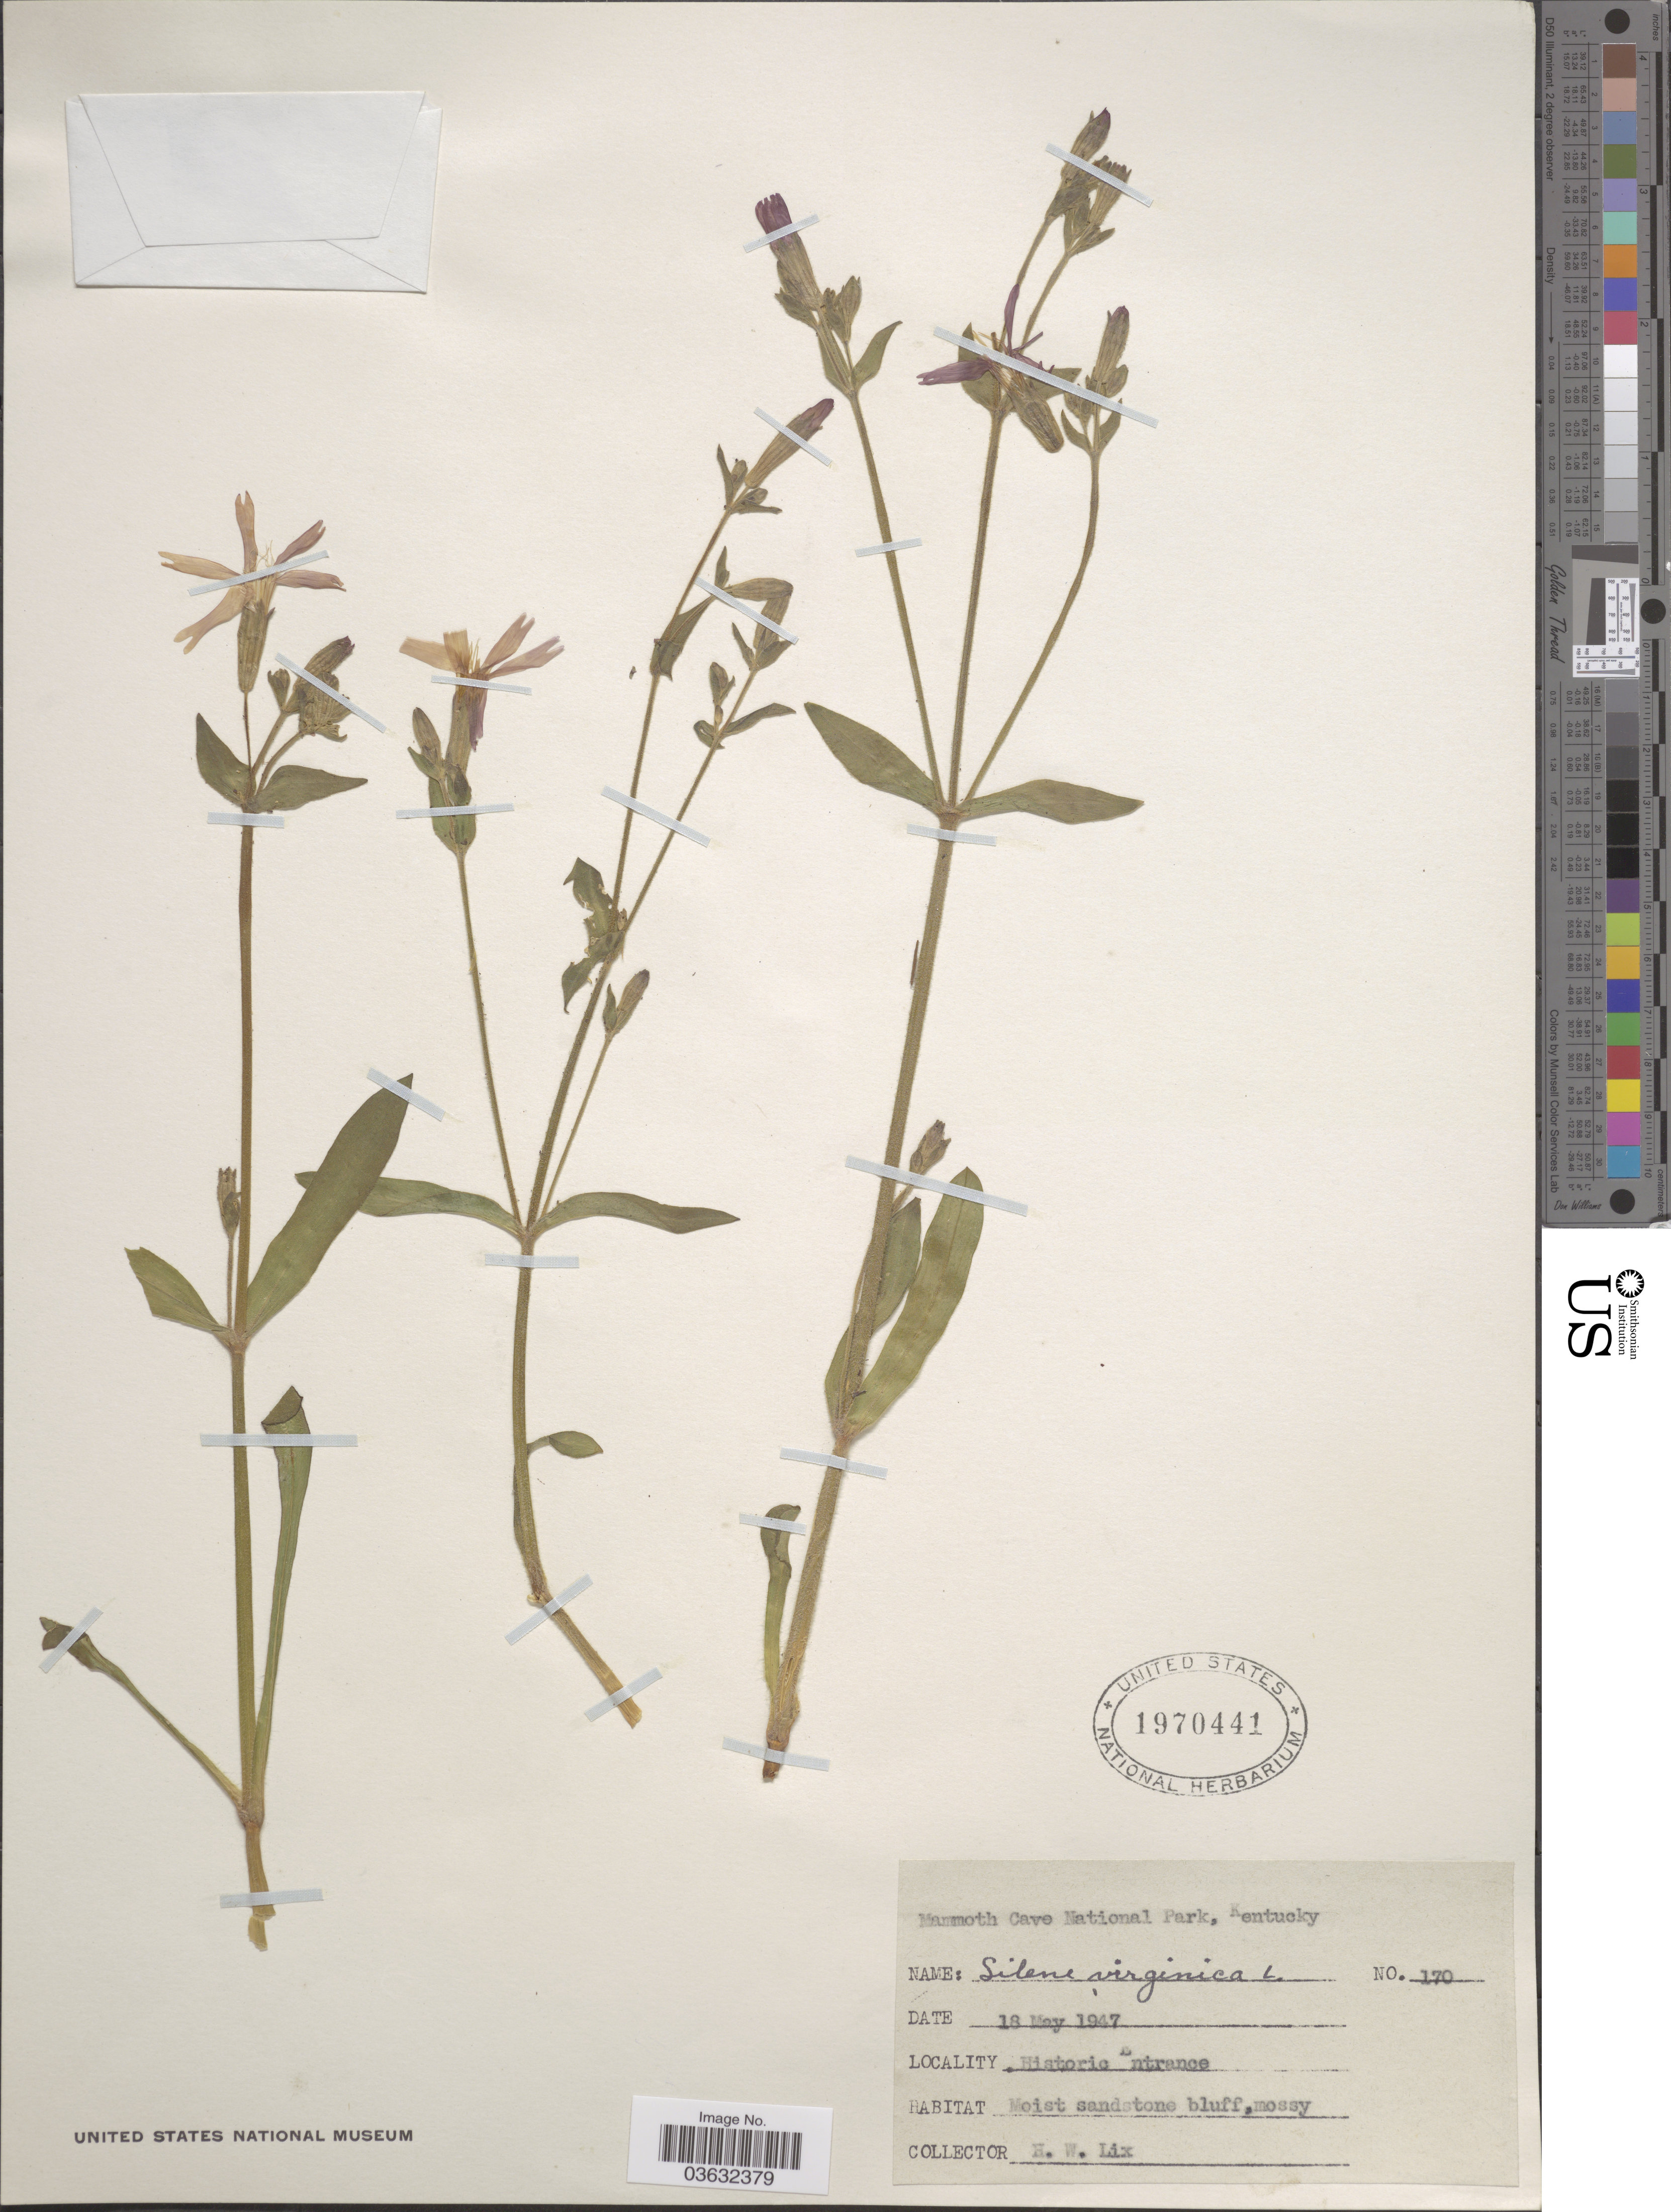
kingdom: Plantae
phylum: Tracheophyta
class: Magnoliopsida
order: Caryophyllales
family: Caryophyllaceae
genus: Silene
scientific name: Silene virginica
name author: L.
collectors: H. W. Lix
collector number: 170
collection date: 1947-05-18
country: United States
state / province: Kentucky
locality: Mammoth Cave National Park, Historic Entrance.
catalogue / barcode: US 1970441